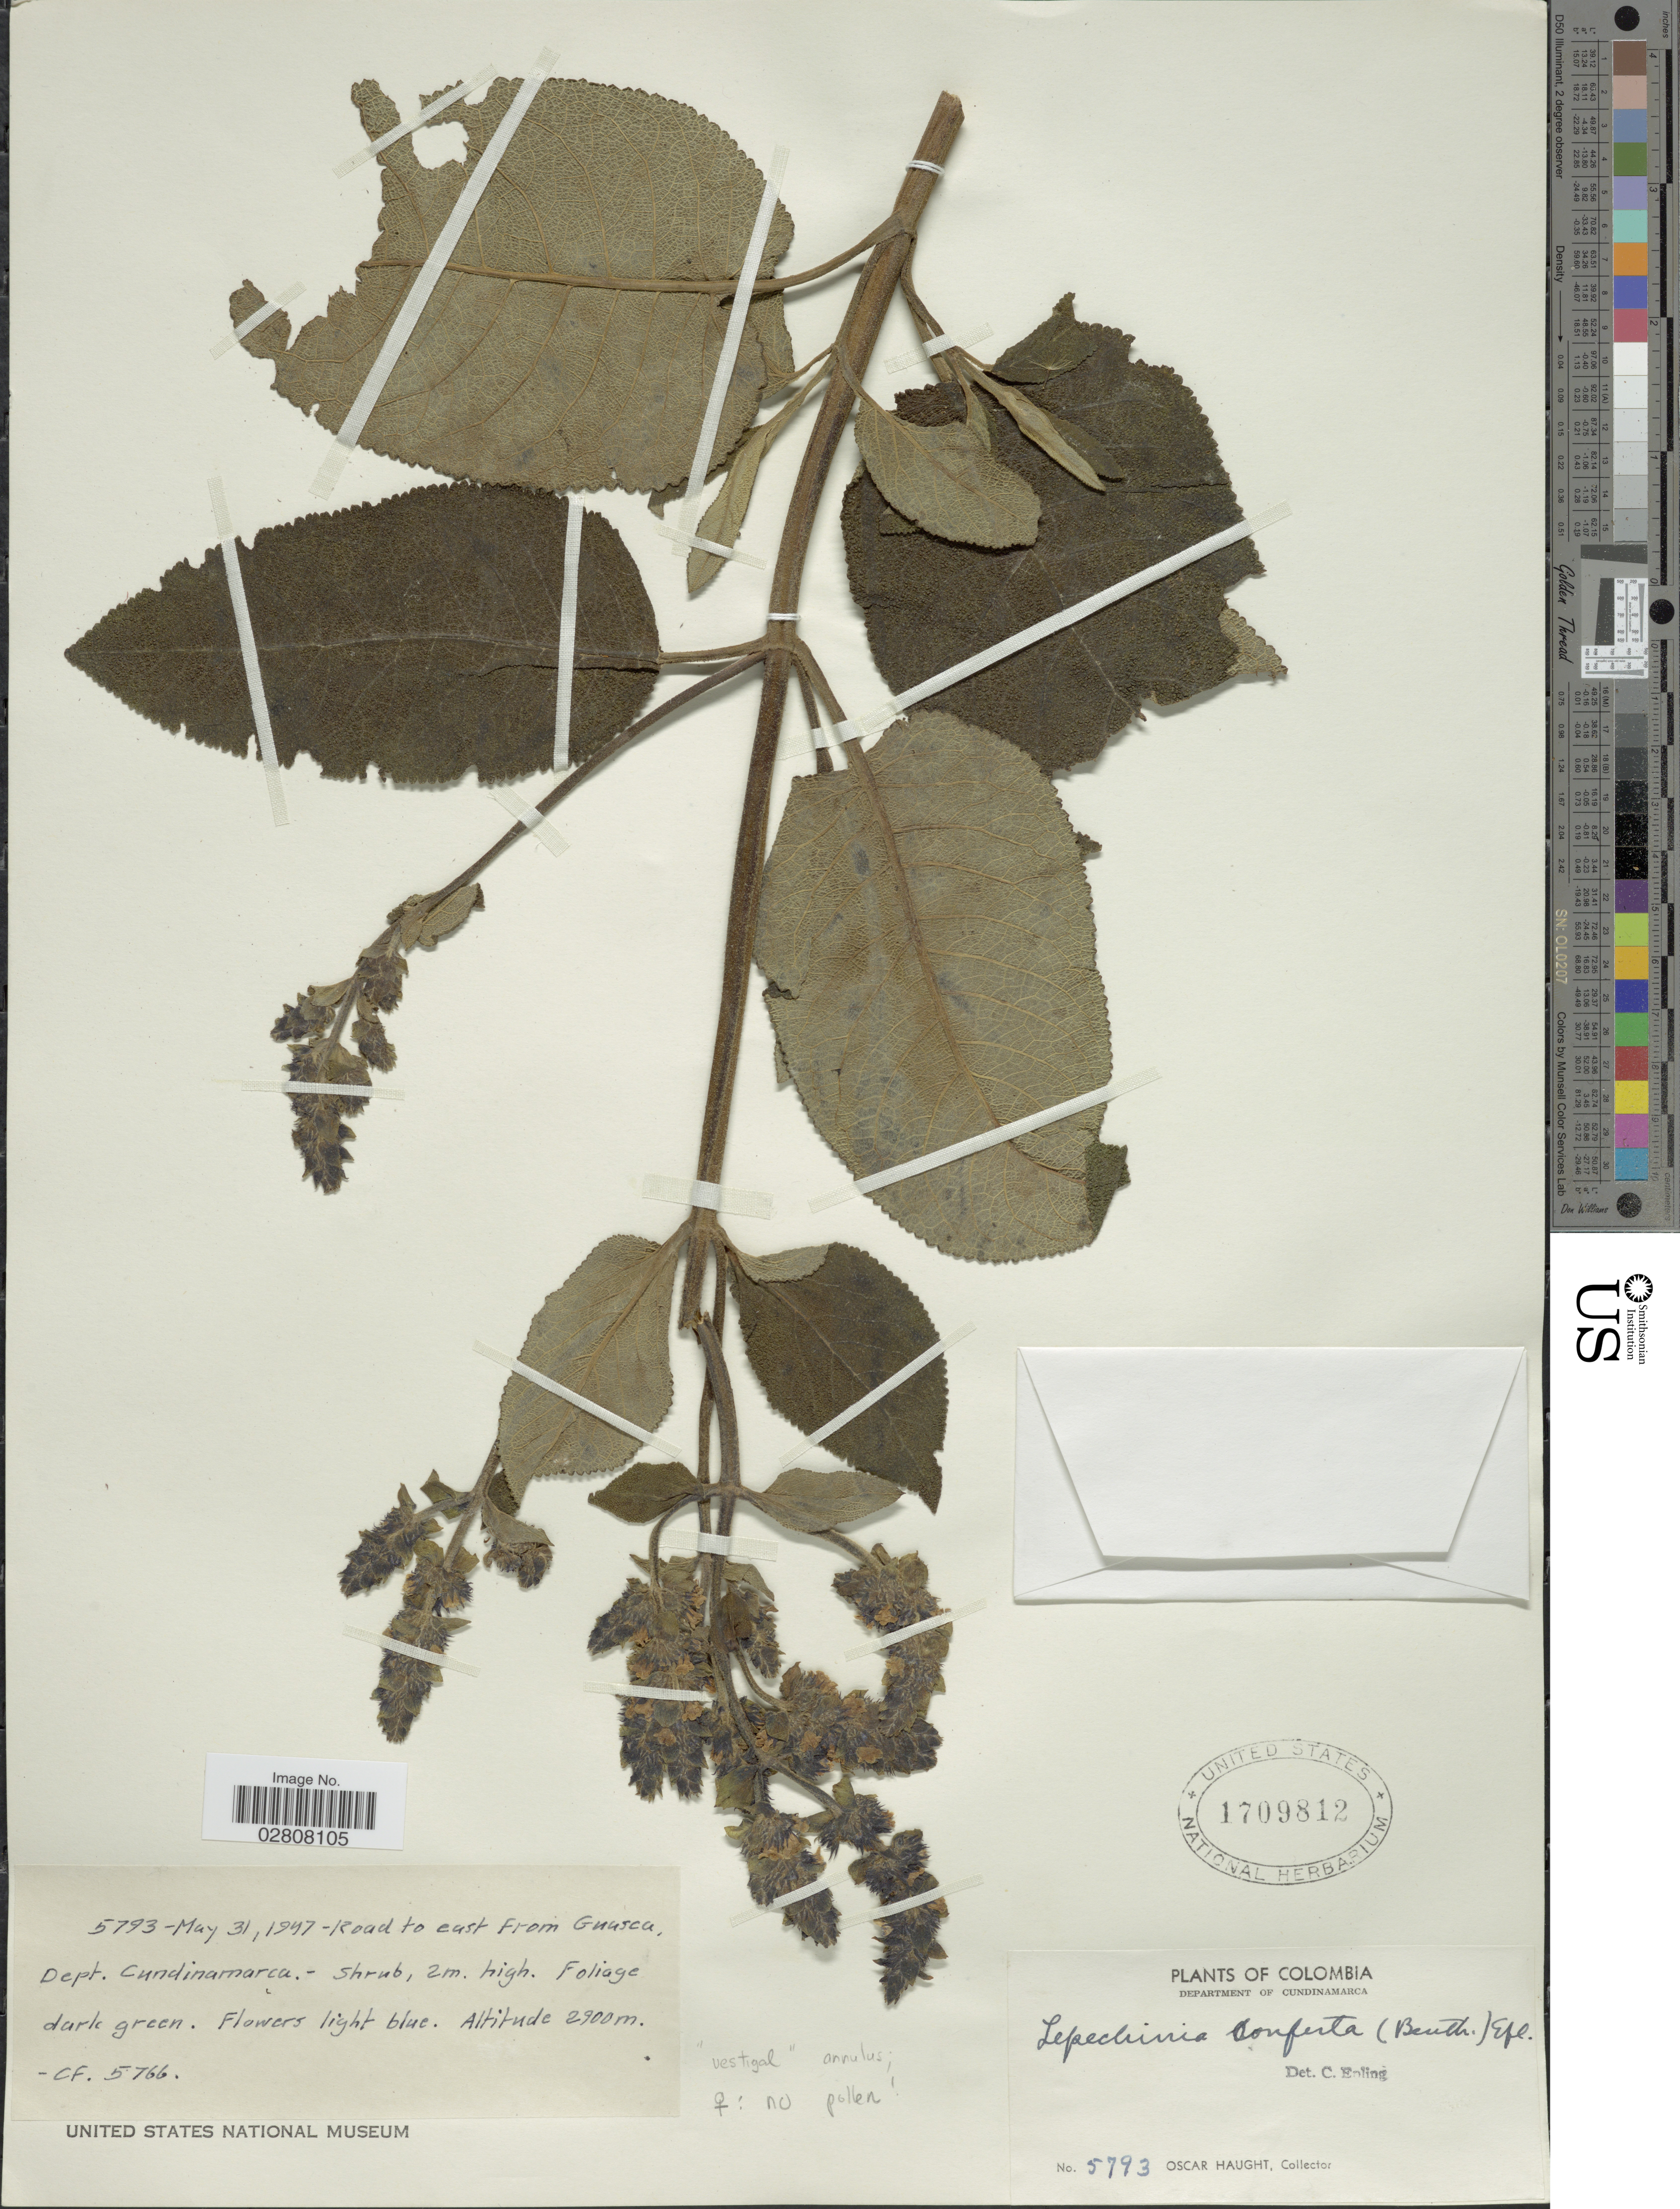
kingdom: Plantae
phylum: Tracheophyta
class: Magnoliopsida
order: Lamiales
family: Lamiaceae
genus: Lepechinia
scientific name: Lepechinia conferta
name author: (Benth.) Epling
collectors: O. L. Haught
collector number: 5793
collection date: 1947-05-31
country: Colombia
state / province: Cundinamarca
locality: Road to east From Gnusca, Dept. Cundinamarca.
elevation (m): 2900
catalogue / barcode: US 1709812